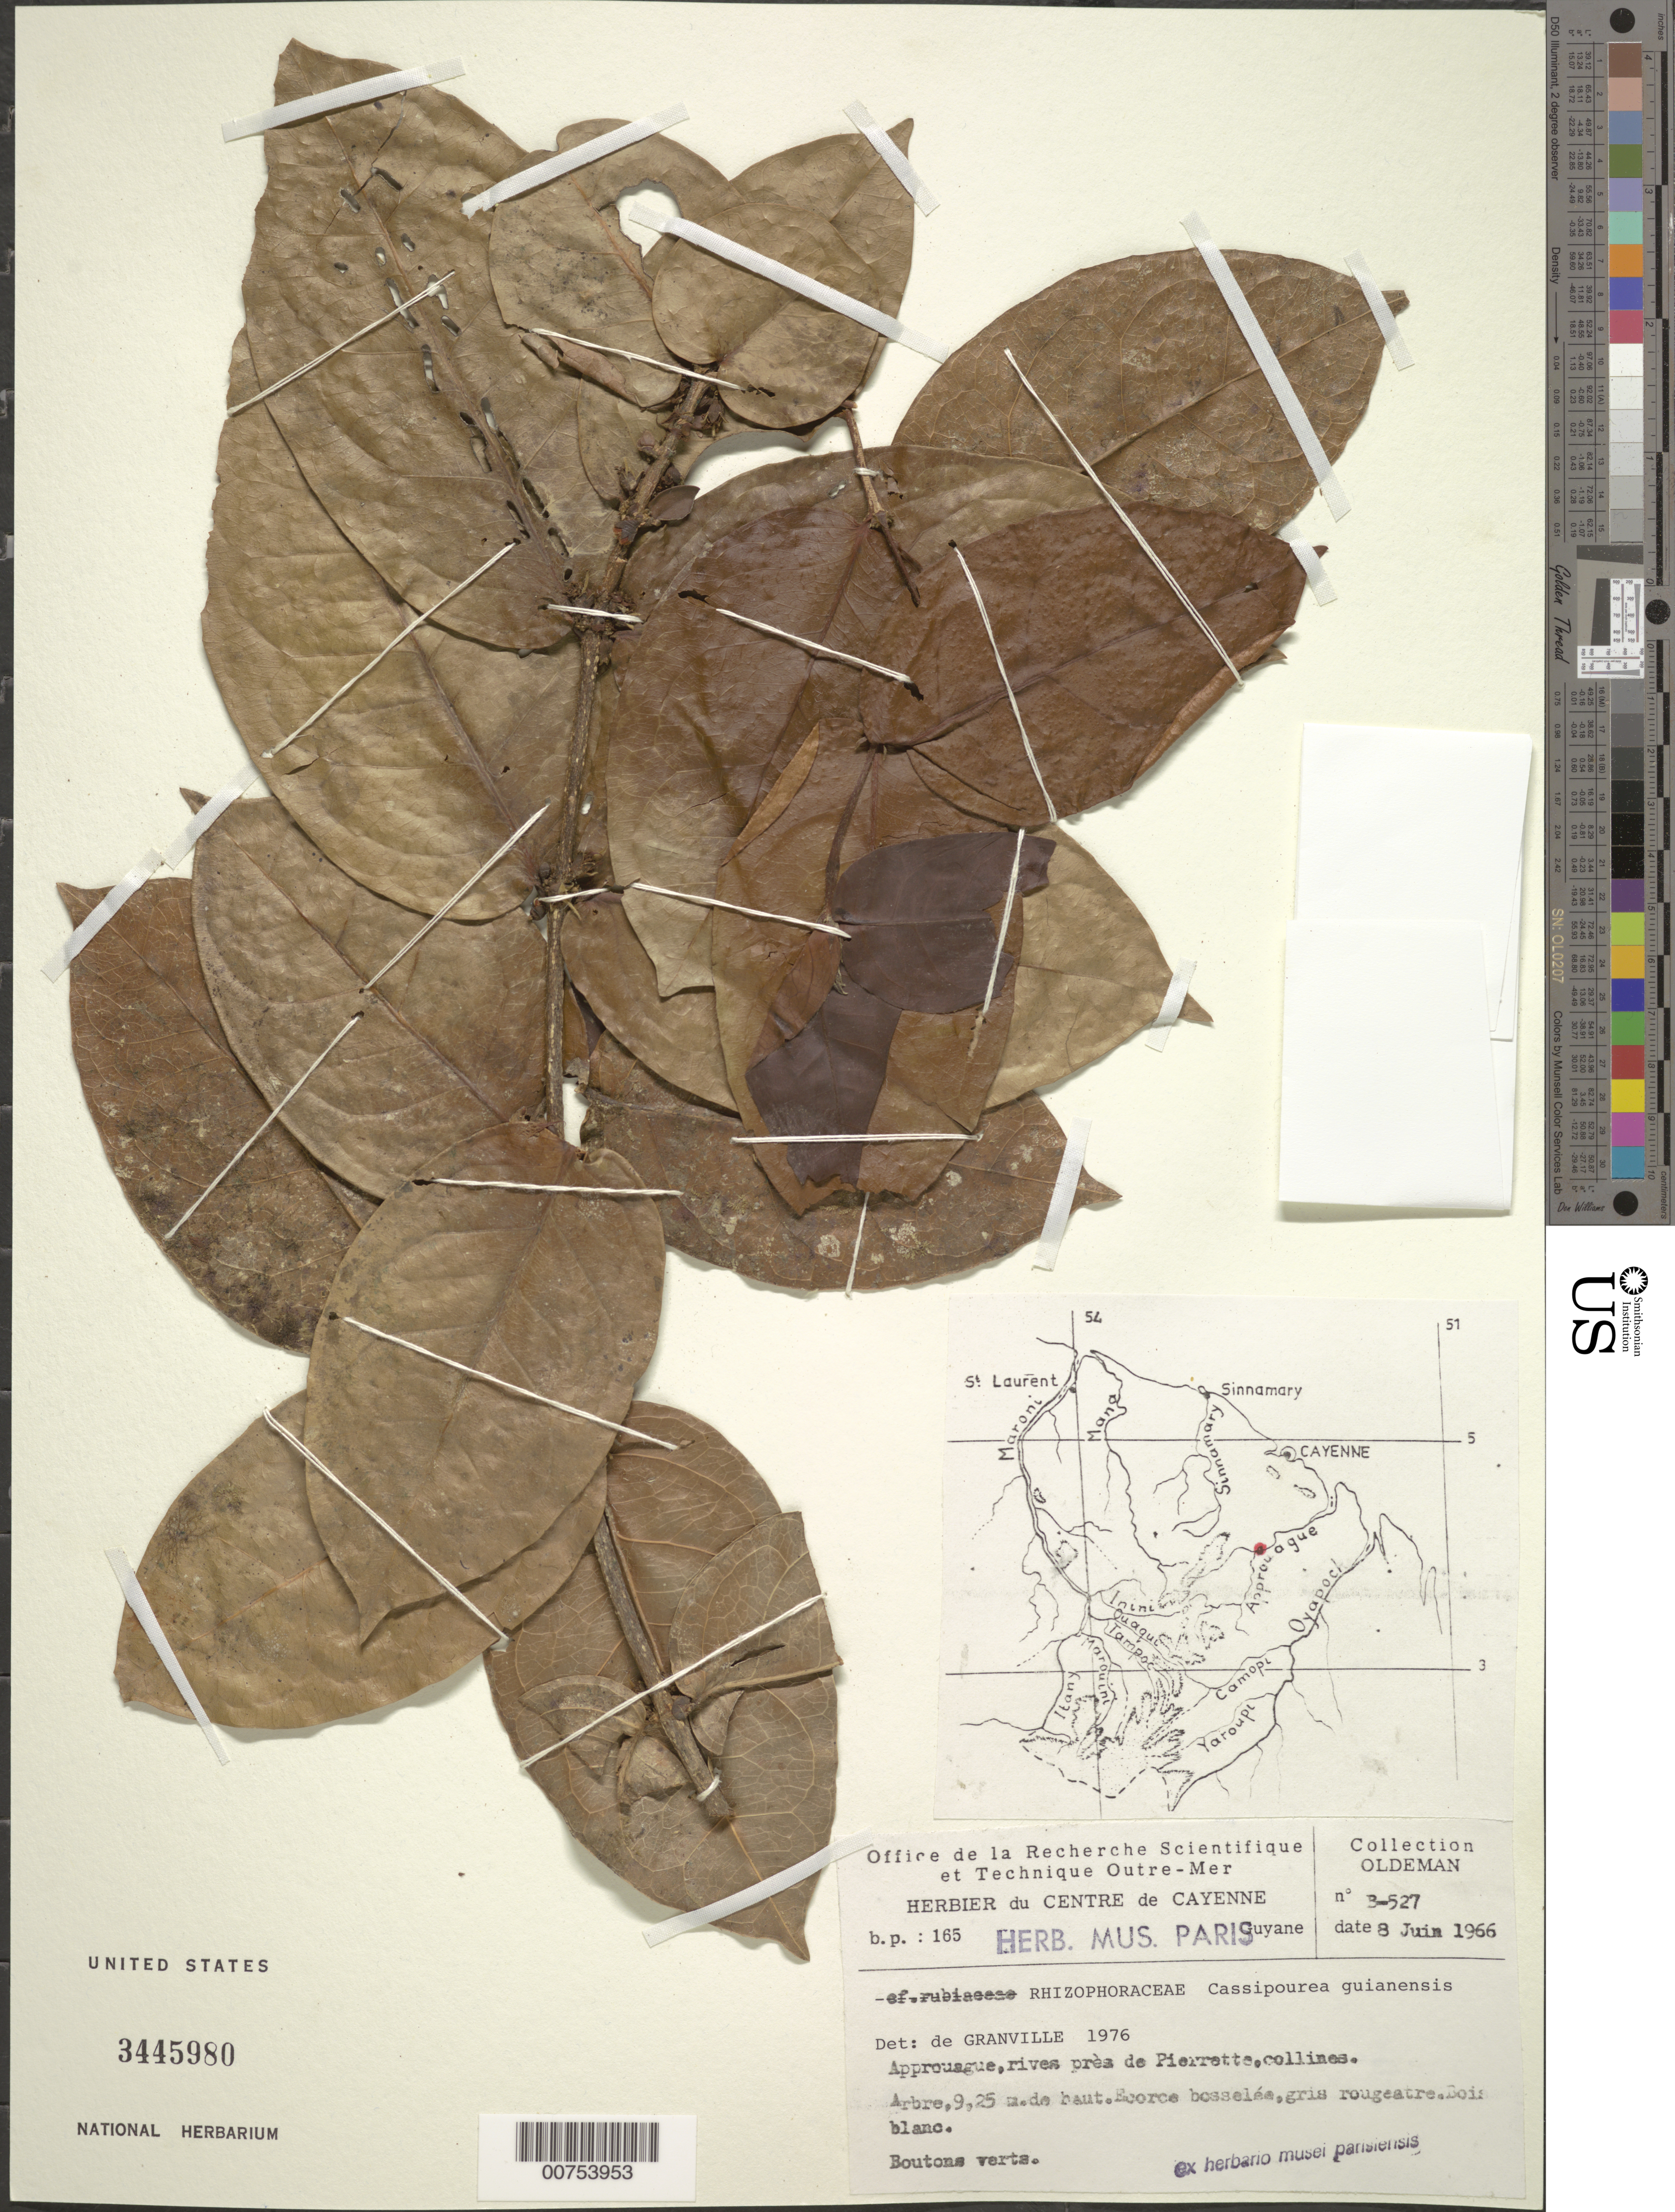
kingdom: Plantae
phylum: Tracheophyta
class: Magnoliopsida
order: Malpighiales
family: Rhizophoraceae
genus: Cassipourea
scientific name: Cassipourea guianensis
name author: Aubl.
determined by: Granville, J. J. de, (CAY), Institut de Recherche pour le Developpement (IRD) (FRENCH GUIANA)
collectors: R. Oldeman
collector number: B 527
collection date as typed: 8-Jun-66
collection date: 1966-06-08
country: French Guiana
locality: Approuague, rive près de Pierette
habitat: Hills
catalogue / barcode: US 3445980